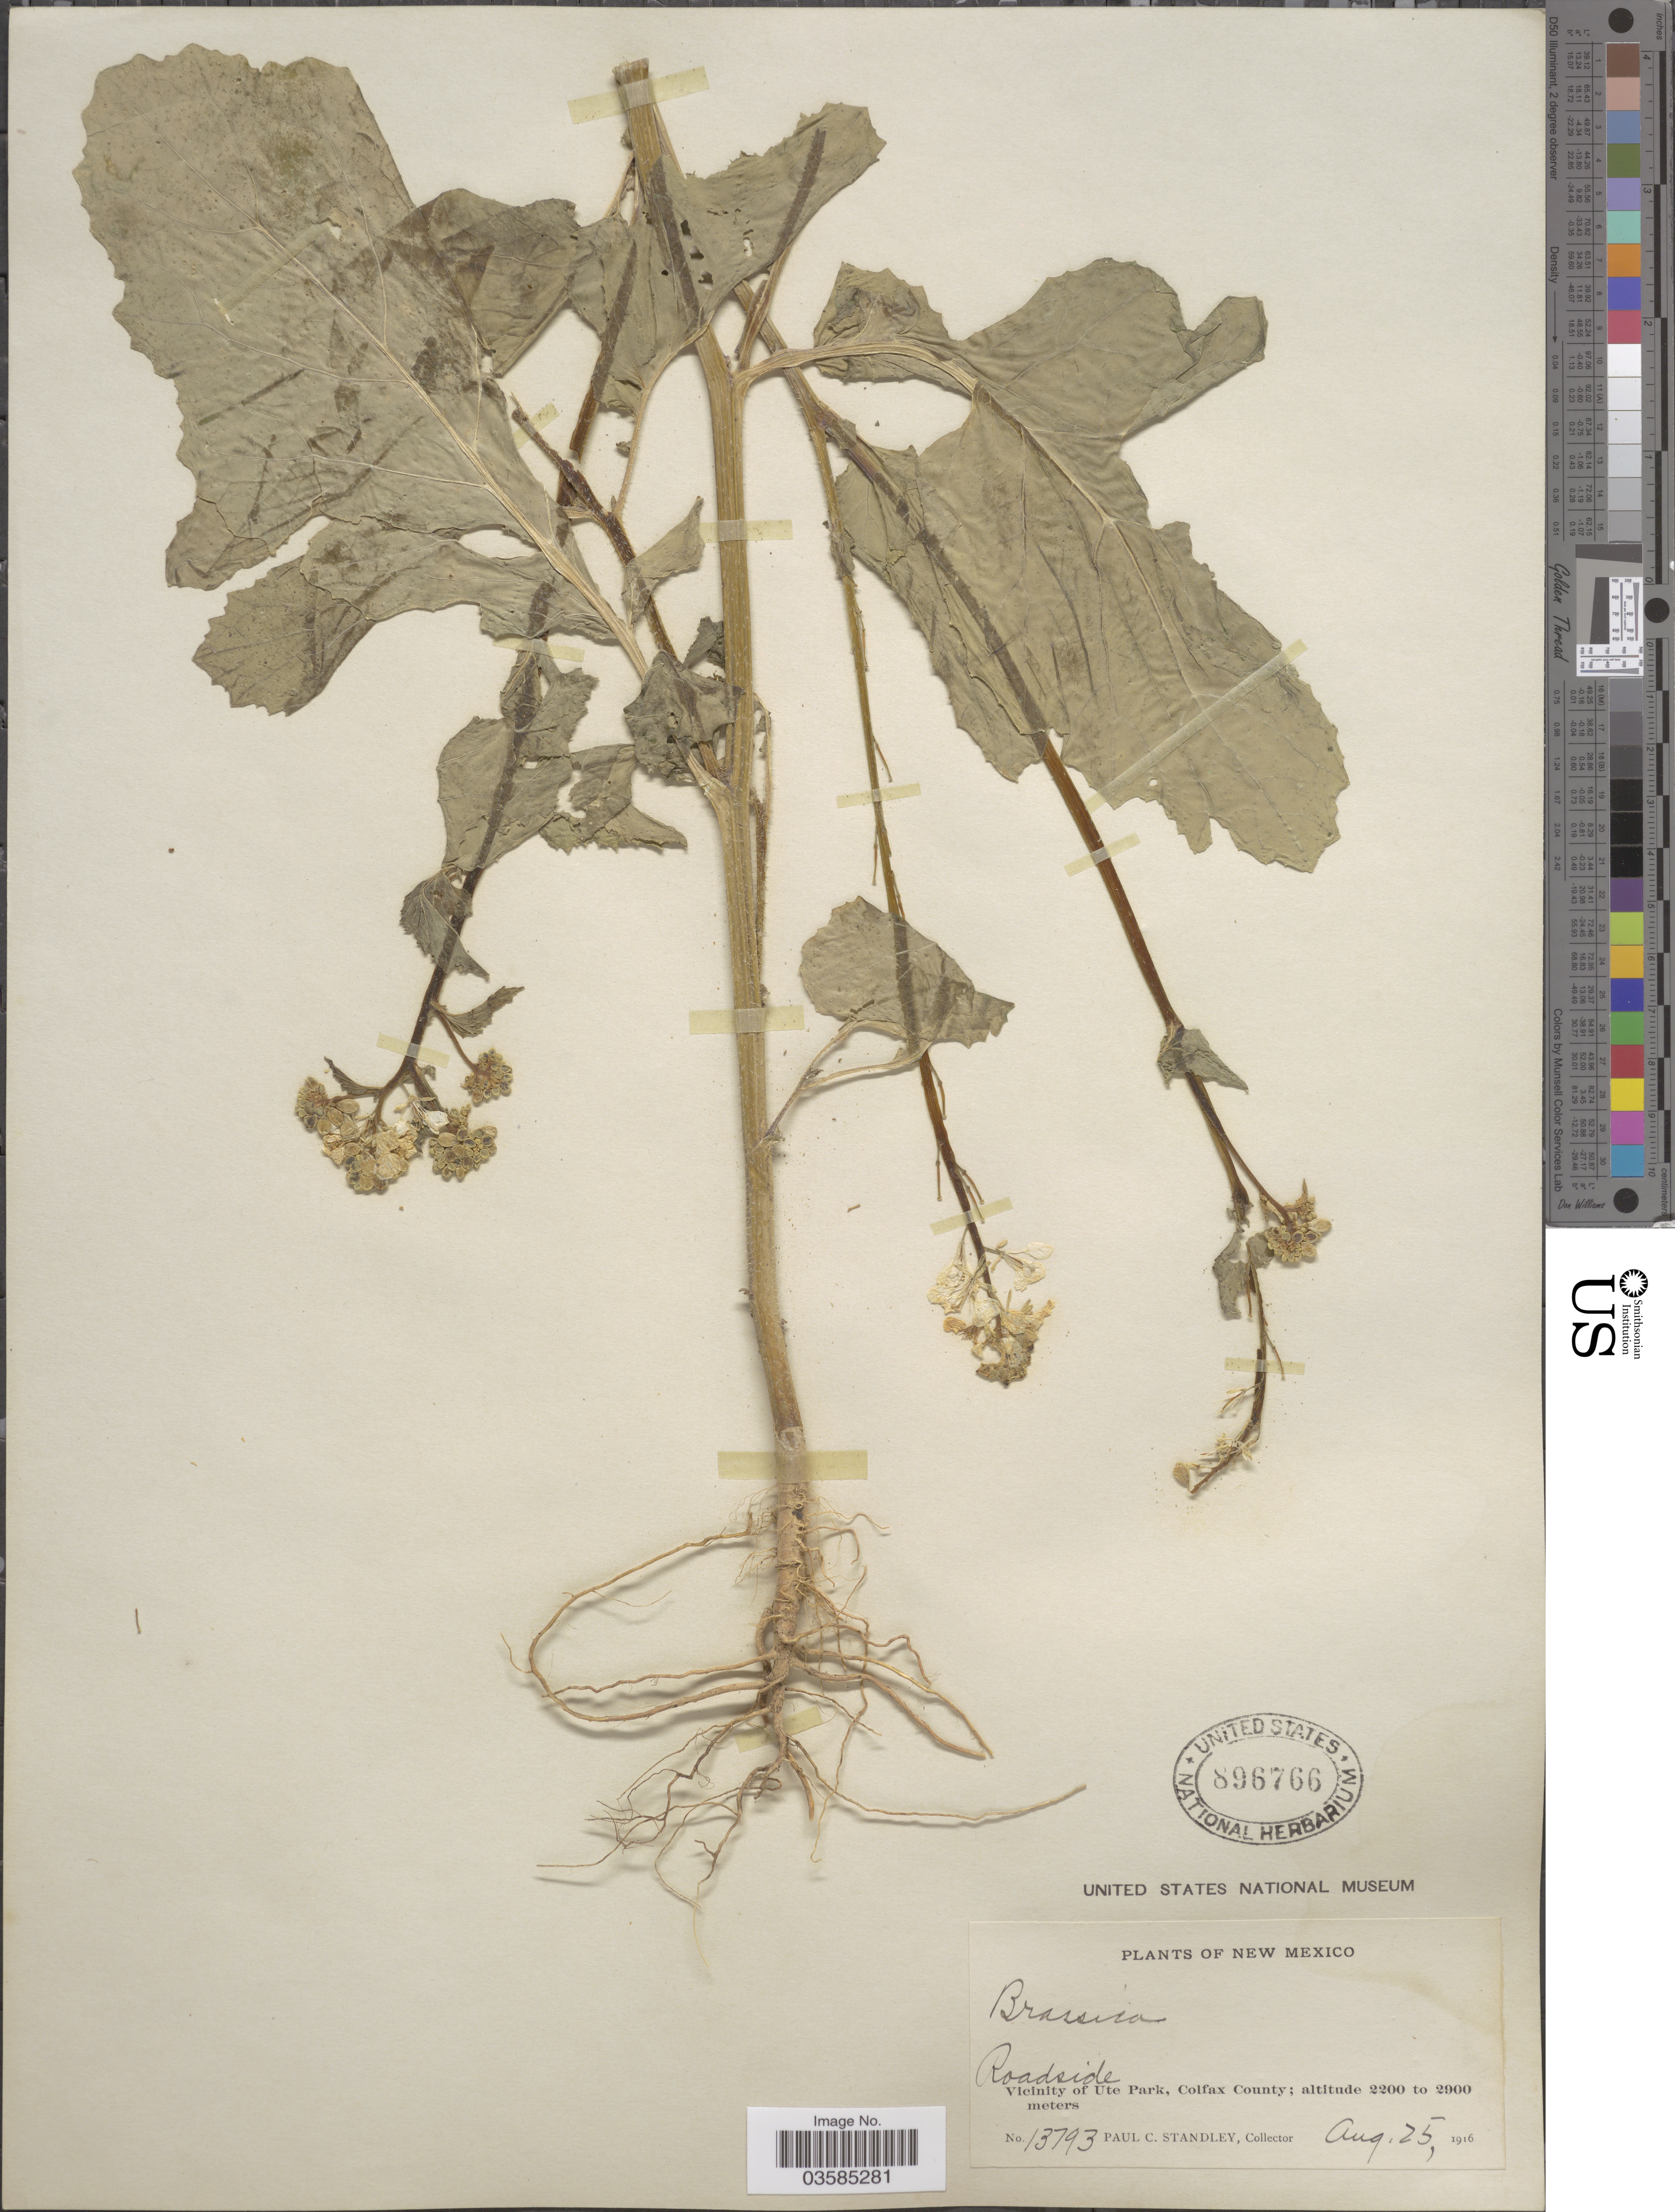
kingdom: Plantae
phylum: Tracheophyta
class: Magnoliopsida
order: Brassicales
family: Brassicaceae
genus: Brassica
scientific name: Brassica sp.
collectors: P. C. Standley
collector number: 13793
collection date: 1916-08-25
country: United States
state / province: New Mexico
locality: Roadside. Vicinity of Ute Park, Colfax County.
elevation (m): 2200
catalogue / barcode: US 896766